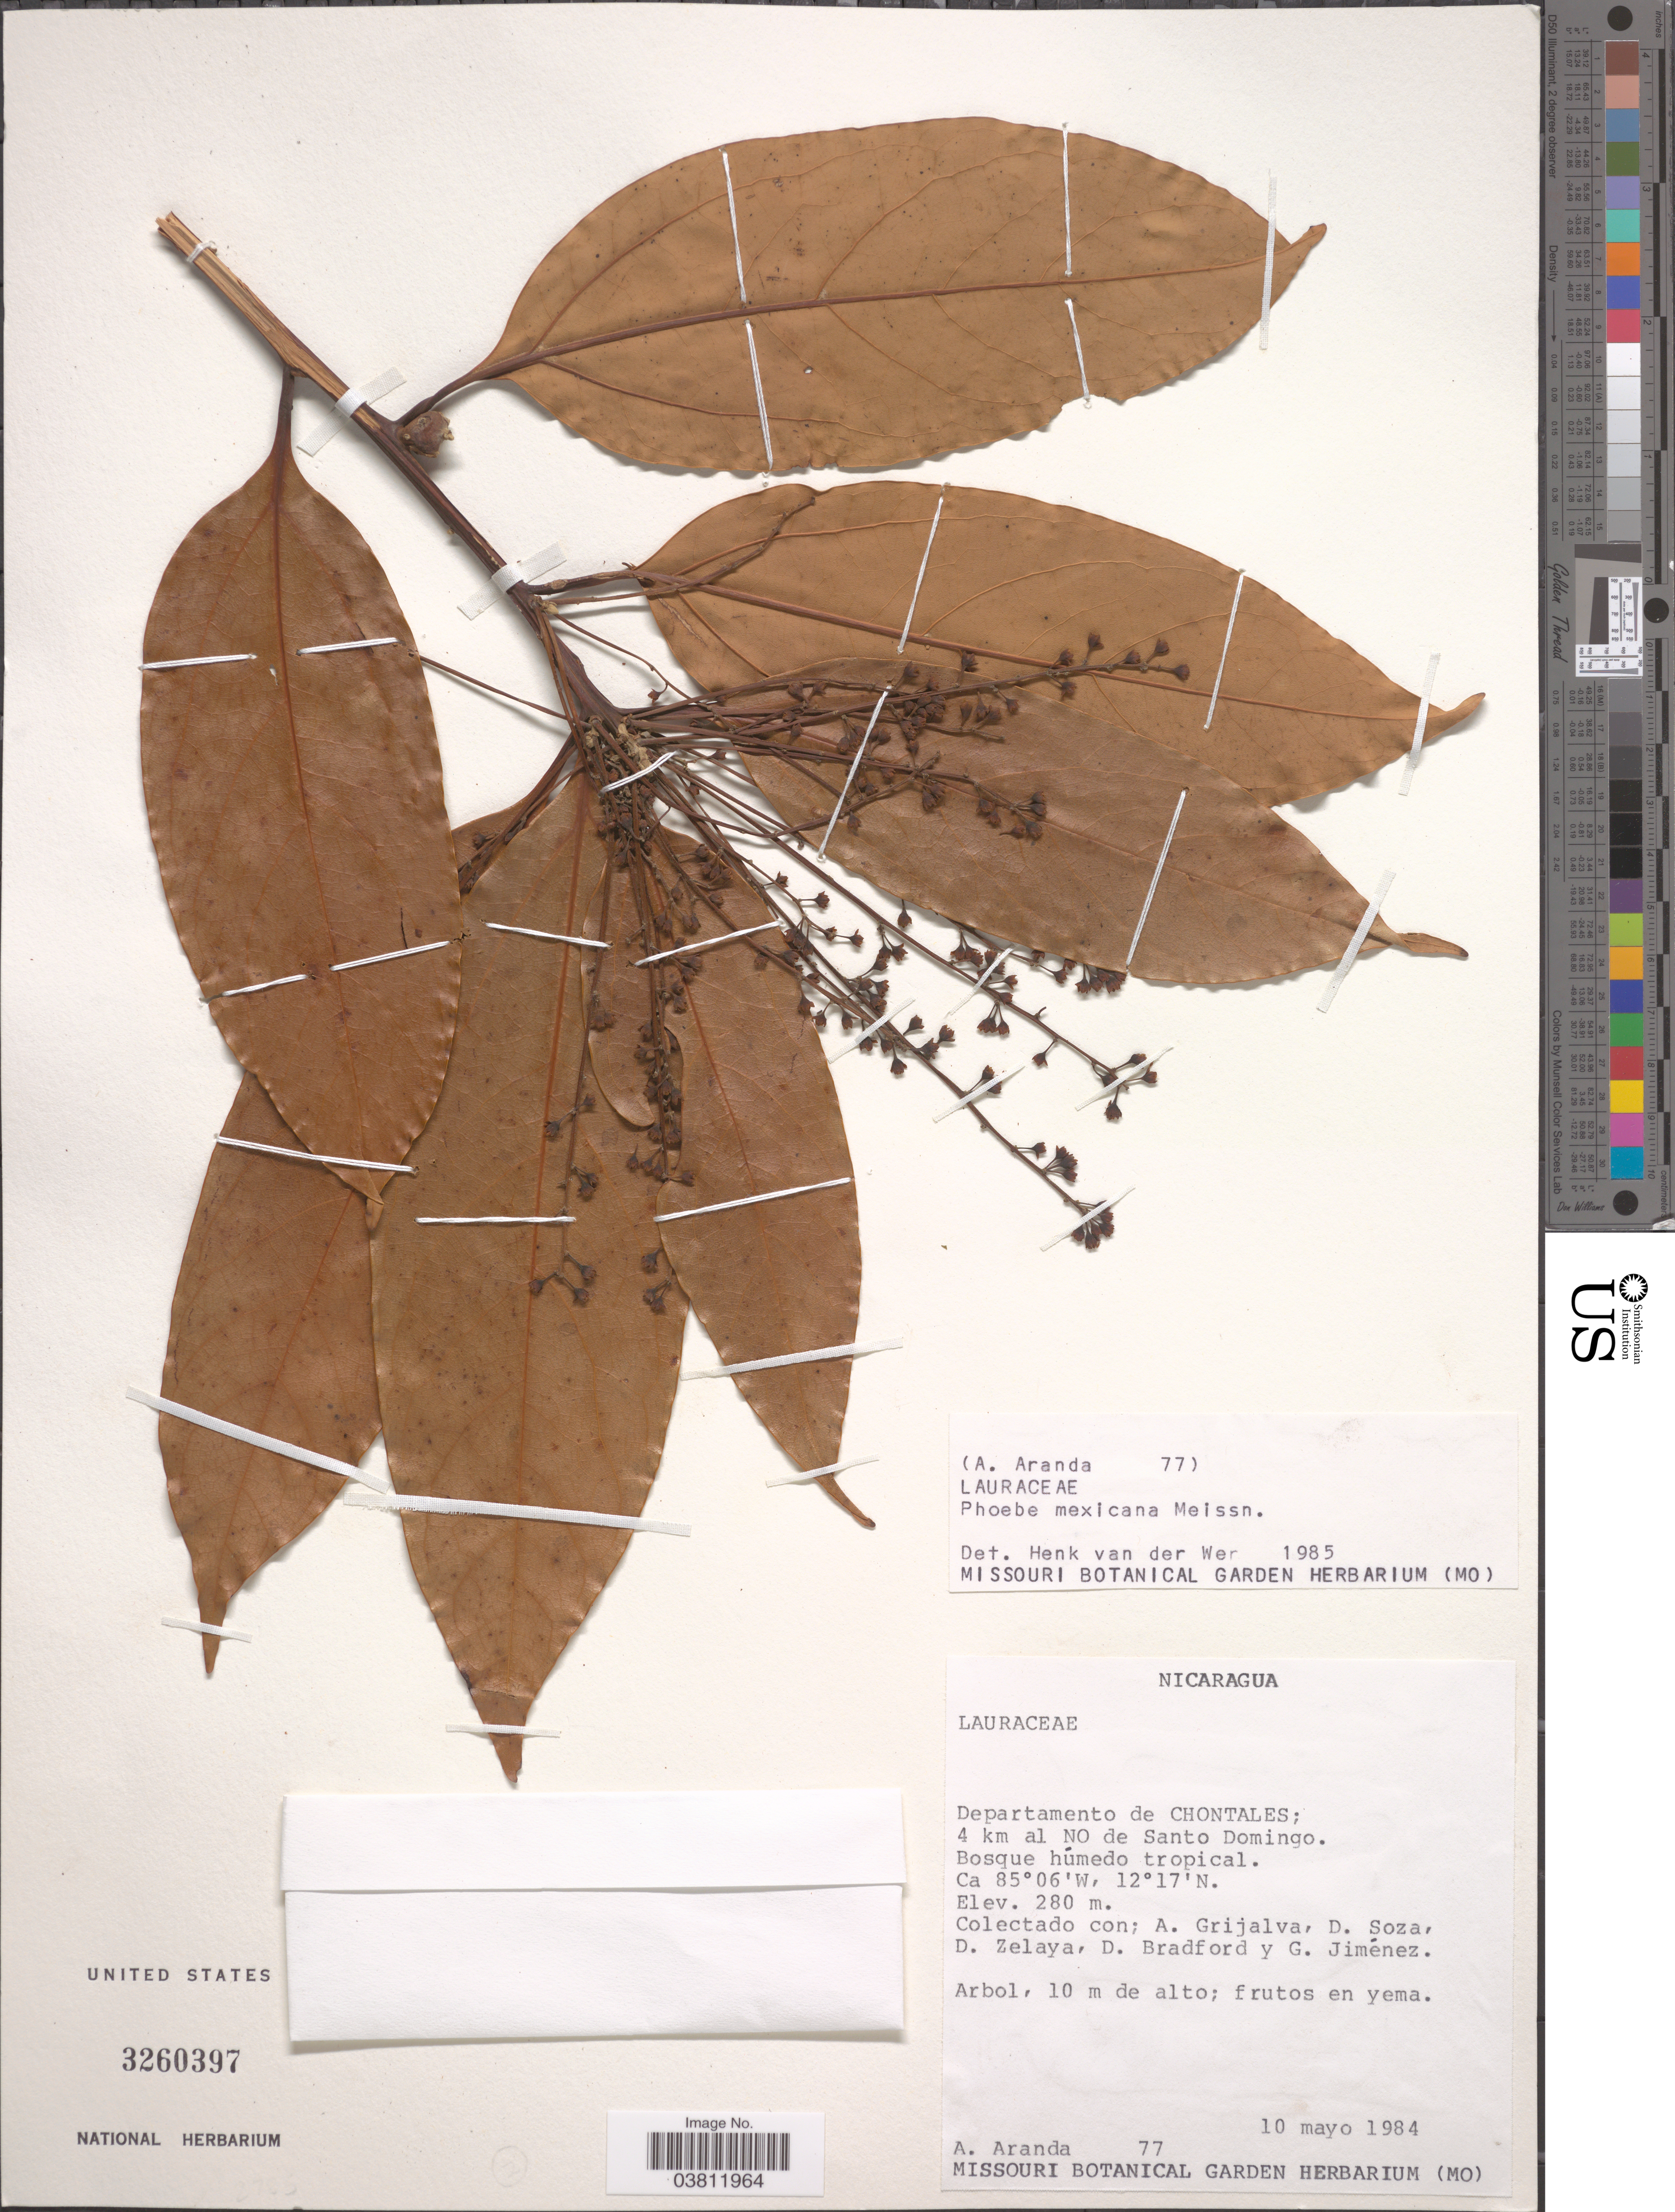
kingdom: Plantae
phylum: Tracheophyta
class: Magnoliopsida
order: Laurales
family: Lauraceae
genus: Phoebe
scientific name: Phoebe mexicana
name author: Meisn.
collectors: A. Aranda, A. Grijalva, D. Soza, D. Zelaya & et al.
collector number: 77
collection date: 1984-05-10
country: Nicaragua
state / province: Chontales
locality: Departamento de Chontales; 4 km al NO de Santo Domingo.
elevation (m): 280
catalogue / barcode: US 3260397